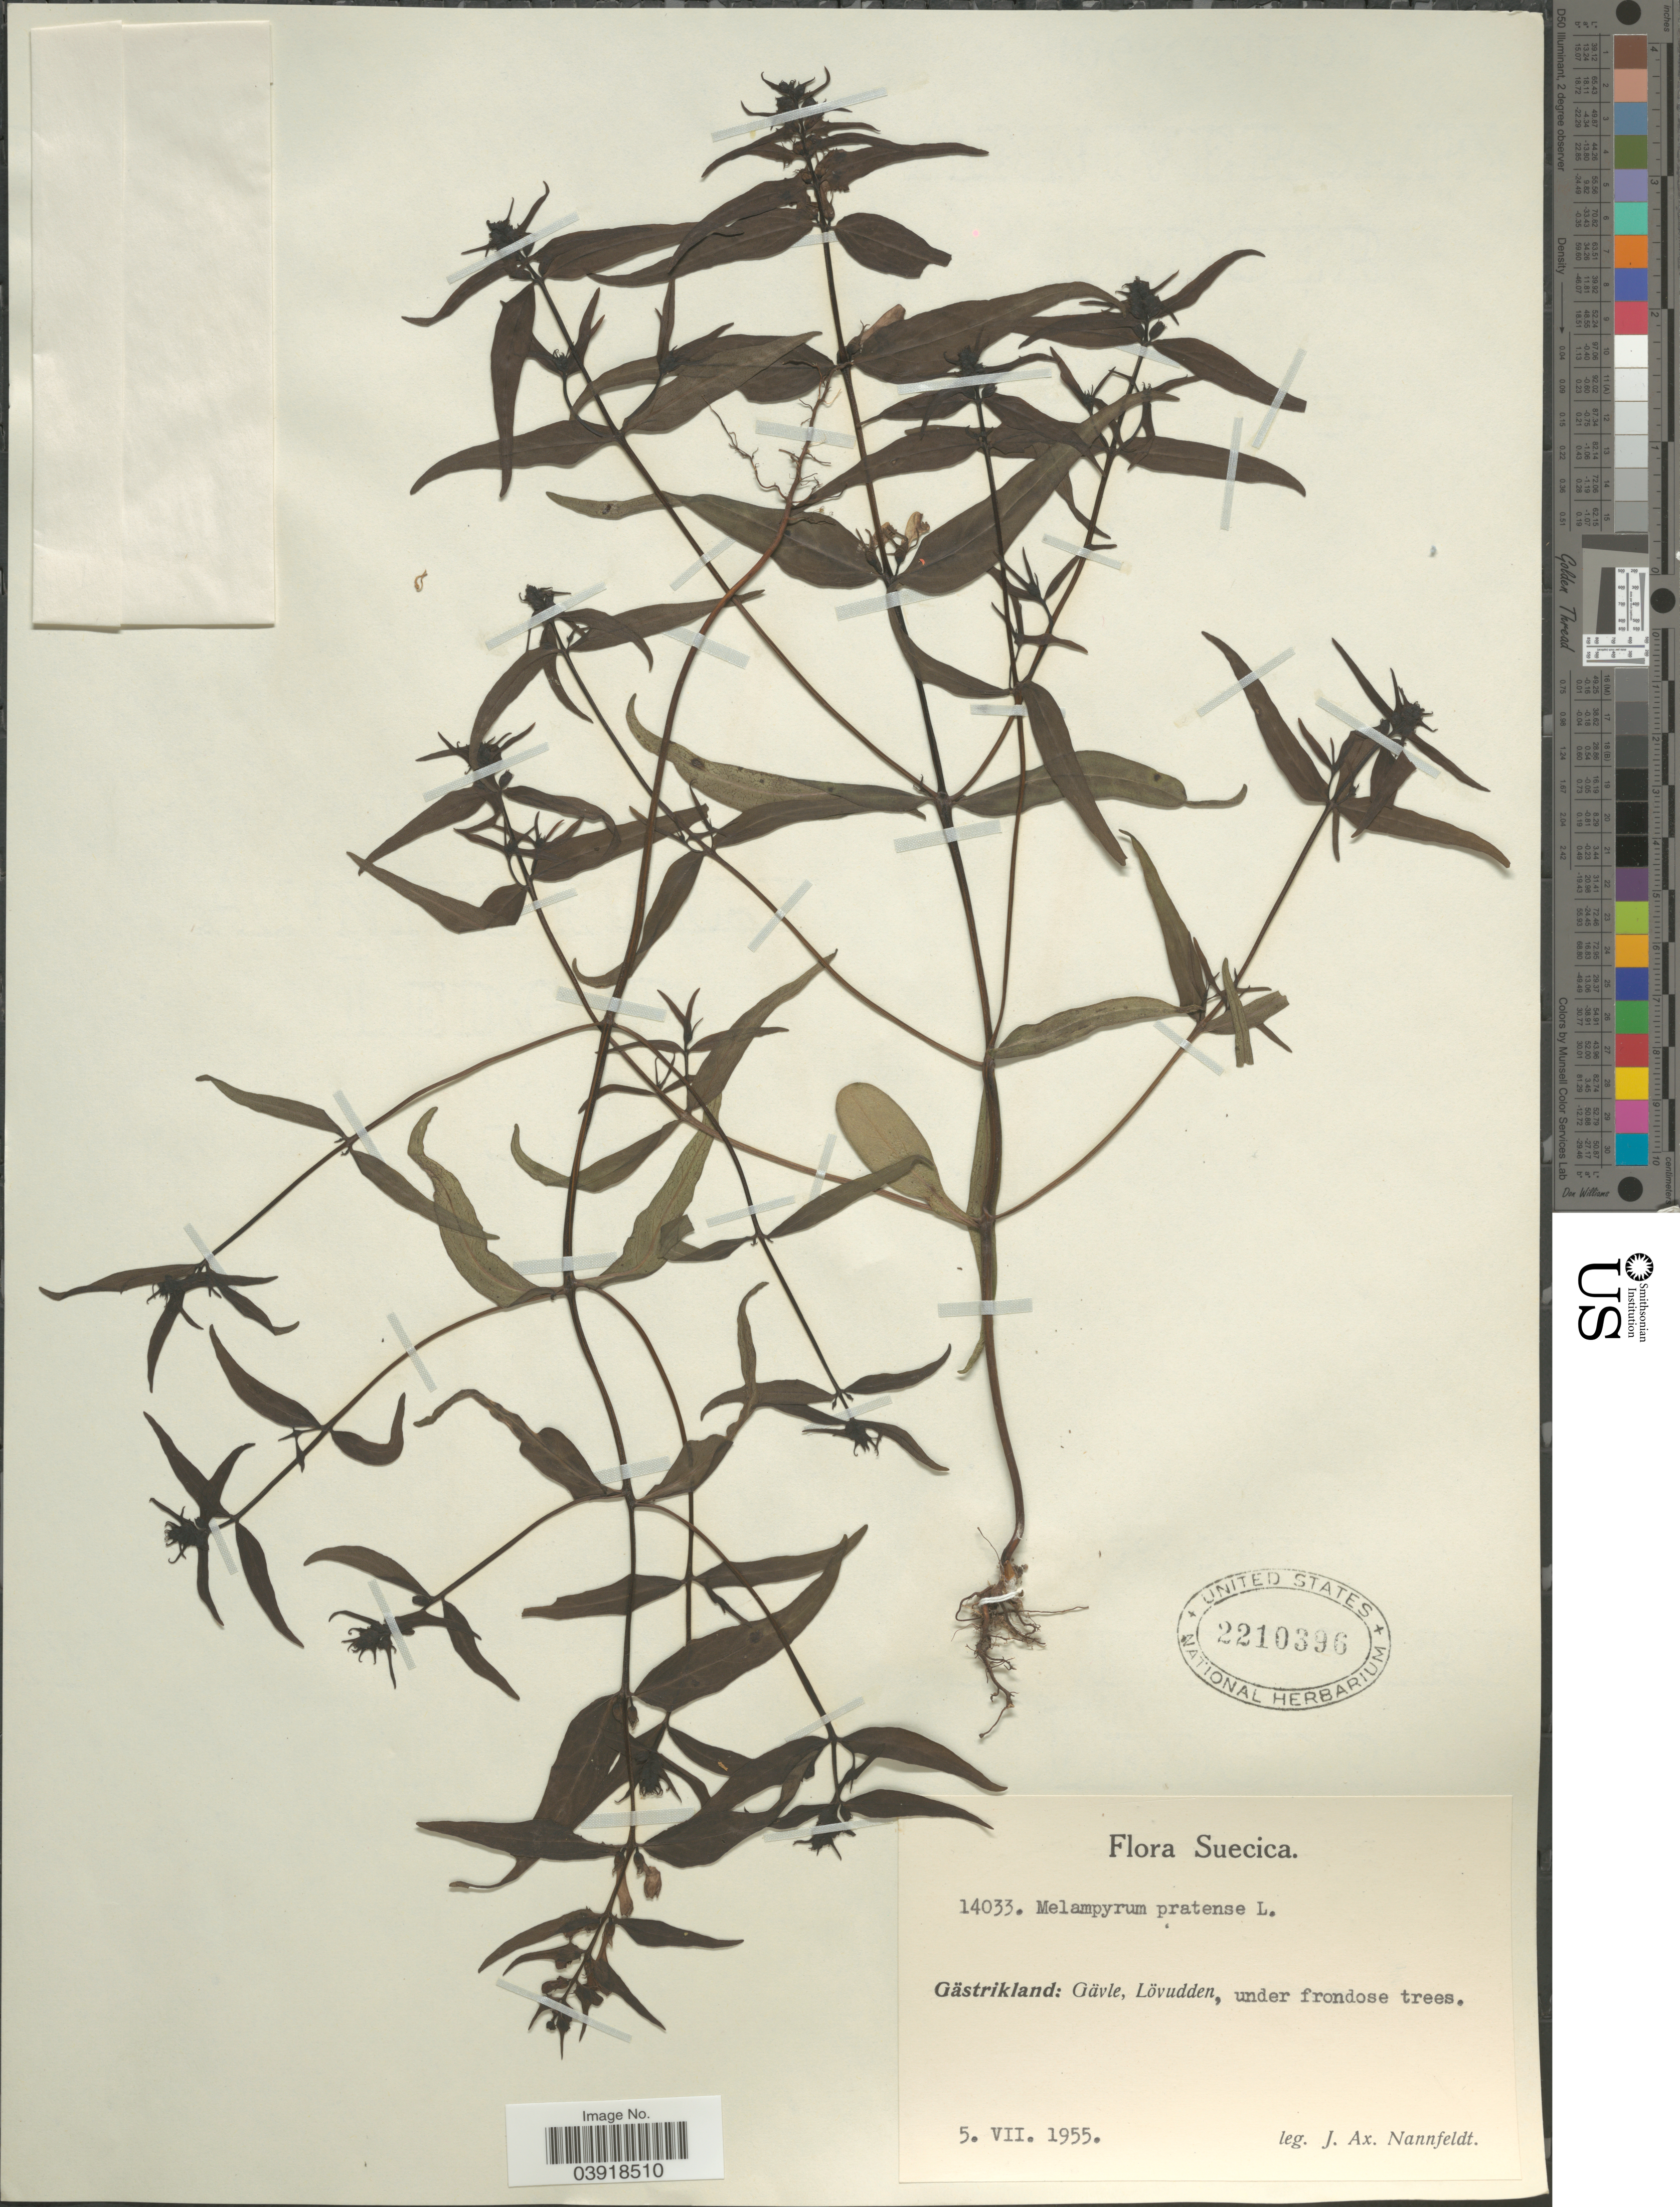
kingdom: Plantae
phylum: Tracheophyta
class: Magnoliopsida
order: Lamiales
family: Orobanchaceae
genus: Melampyrum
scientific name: Melampyrum pratense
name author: L.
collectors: J. Nannfeldt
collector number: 14033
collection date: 1955-07-05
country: Sweden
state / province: Gavleborg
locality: Suecica. Gästrikland: Gävle, Lövudden, under frondose trees.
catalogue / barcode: US 2210396